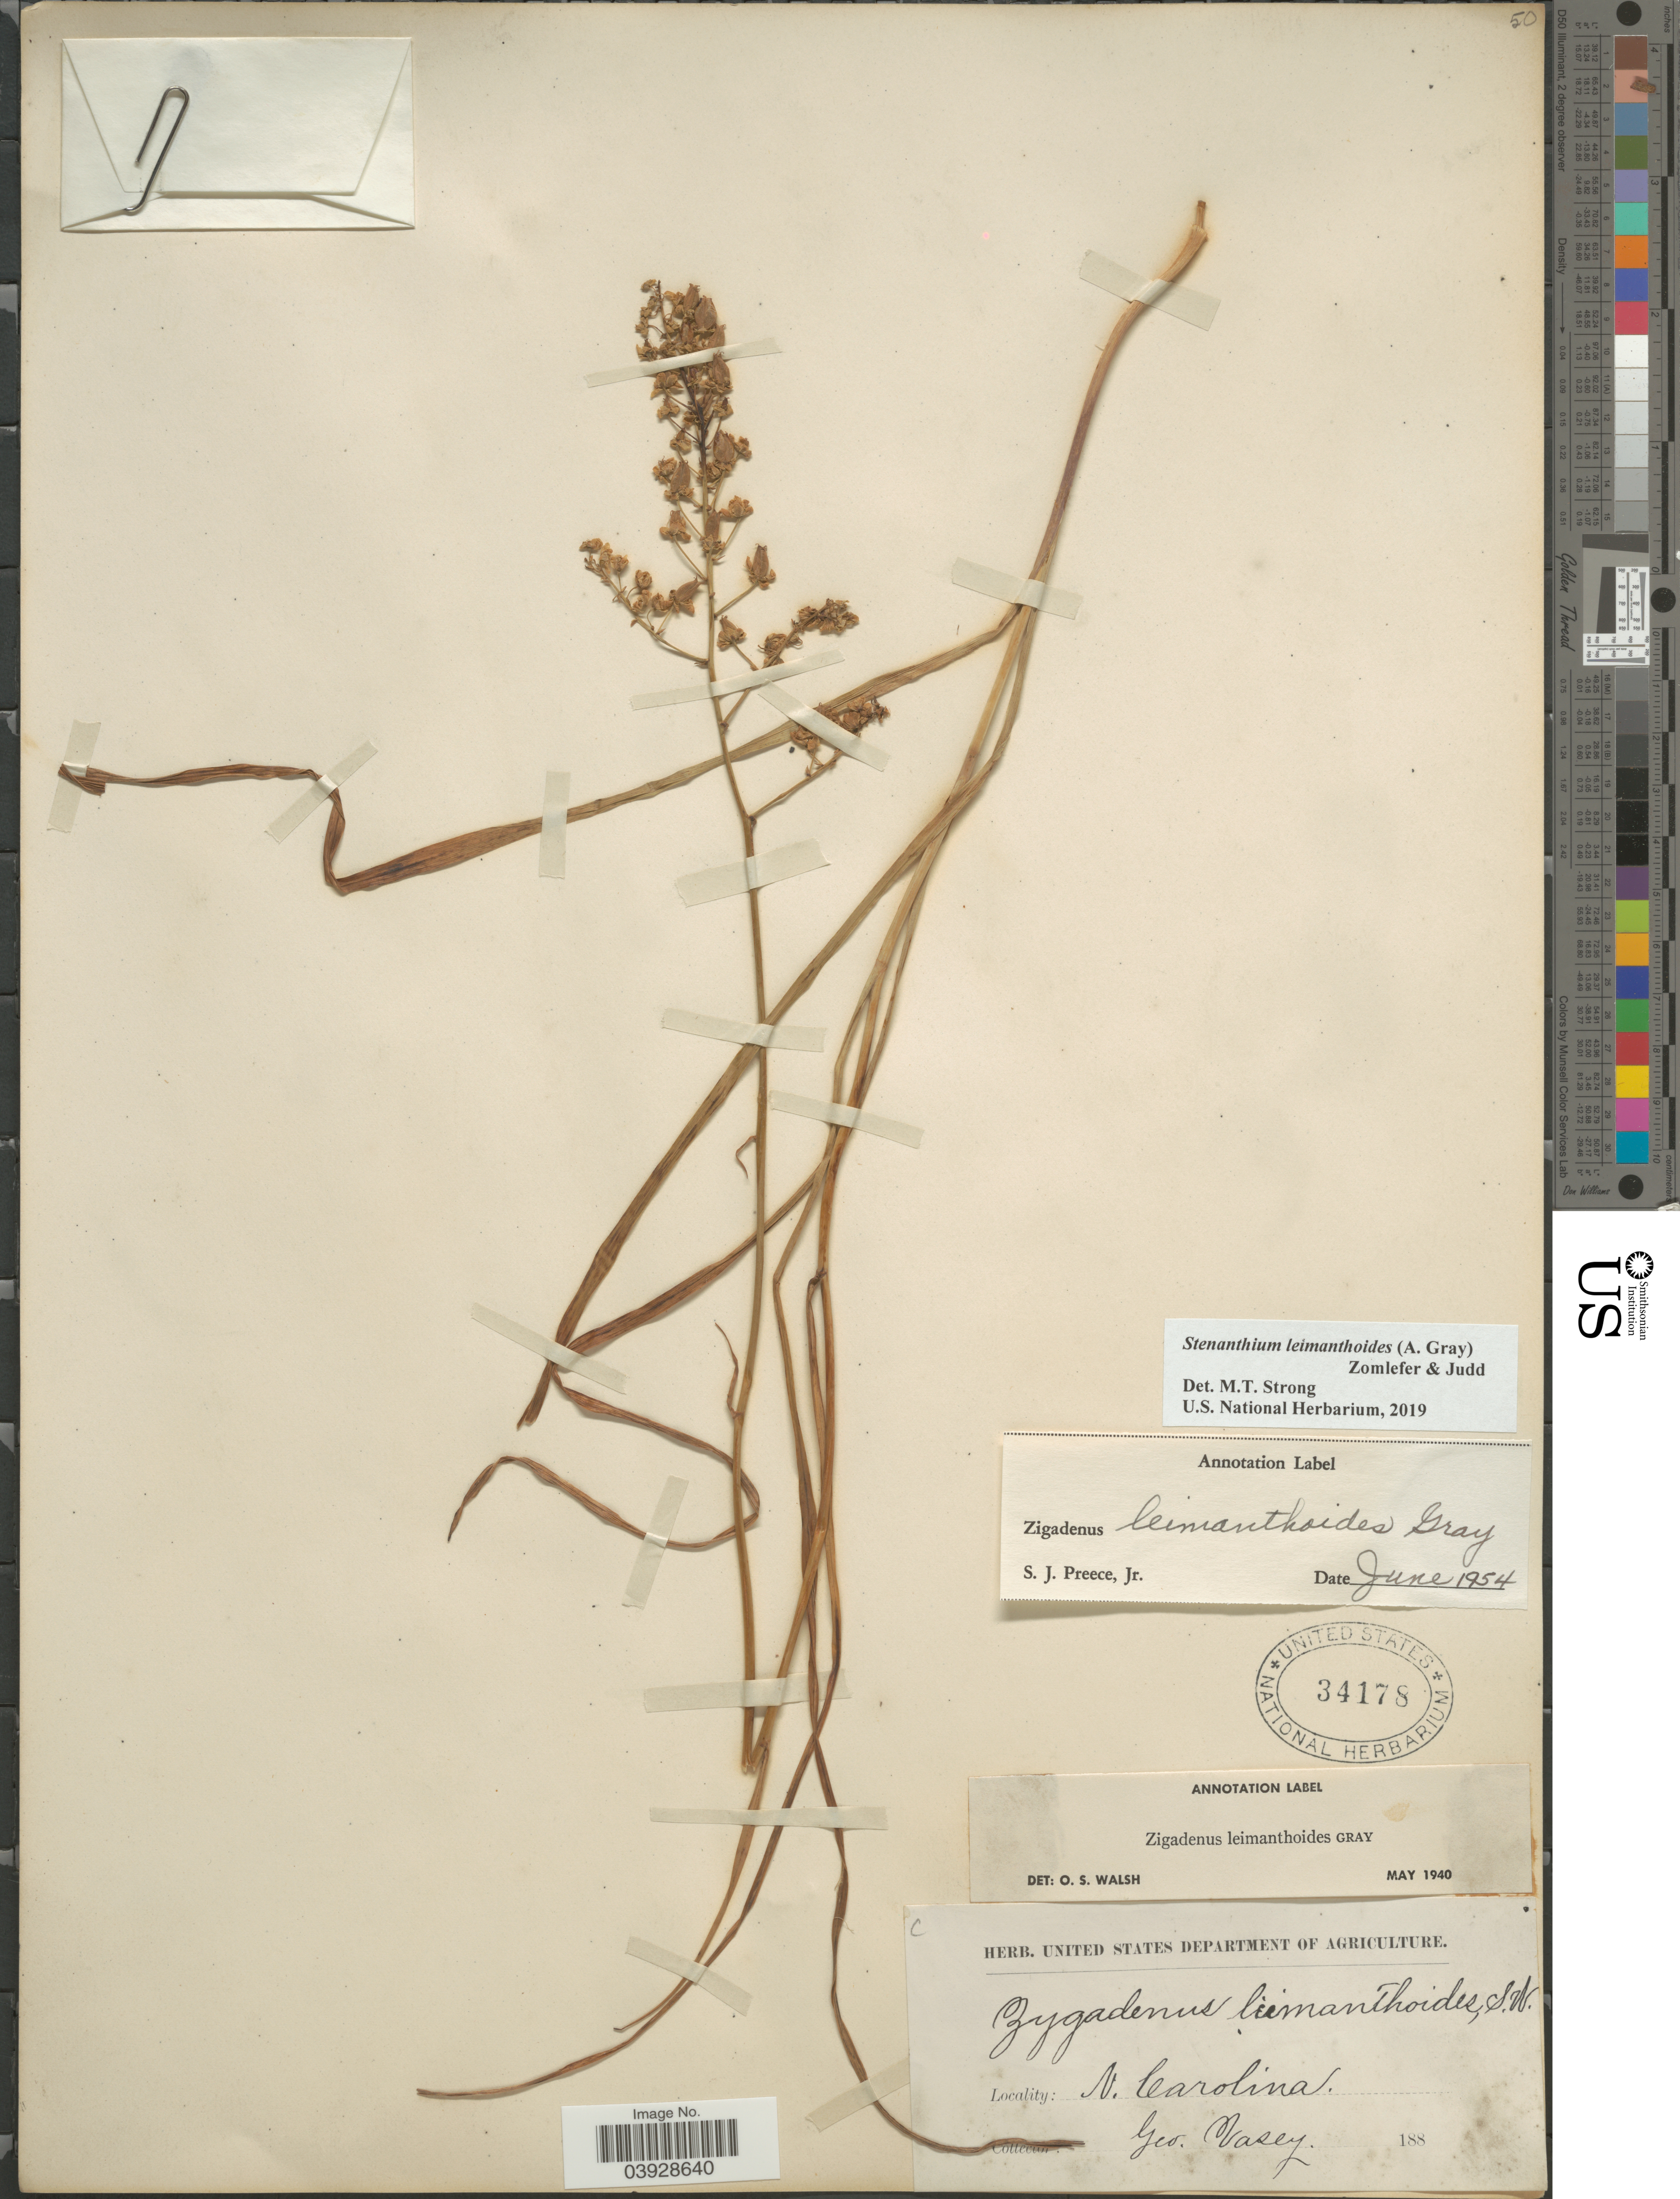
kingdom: Plantae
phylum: Tracheophyta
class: Liliopsida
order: Liliales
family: Melanthiaceae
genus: Stenanthium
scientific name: Stenanthium leimanthoides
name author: (A. Gray) Zomlefer & Judd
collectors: G. R. Vasey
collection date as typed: Transcribed d/m/y: //188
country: United States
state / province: North Carolina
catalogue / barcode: US 34178